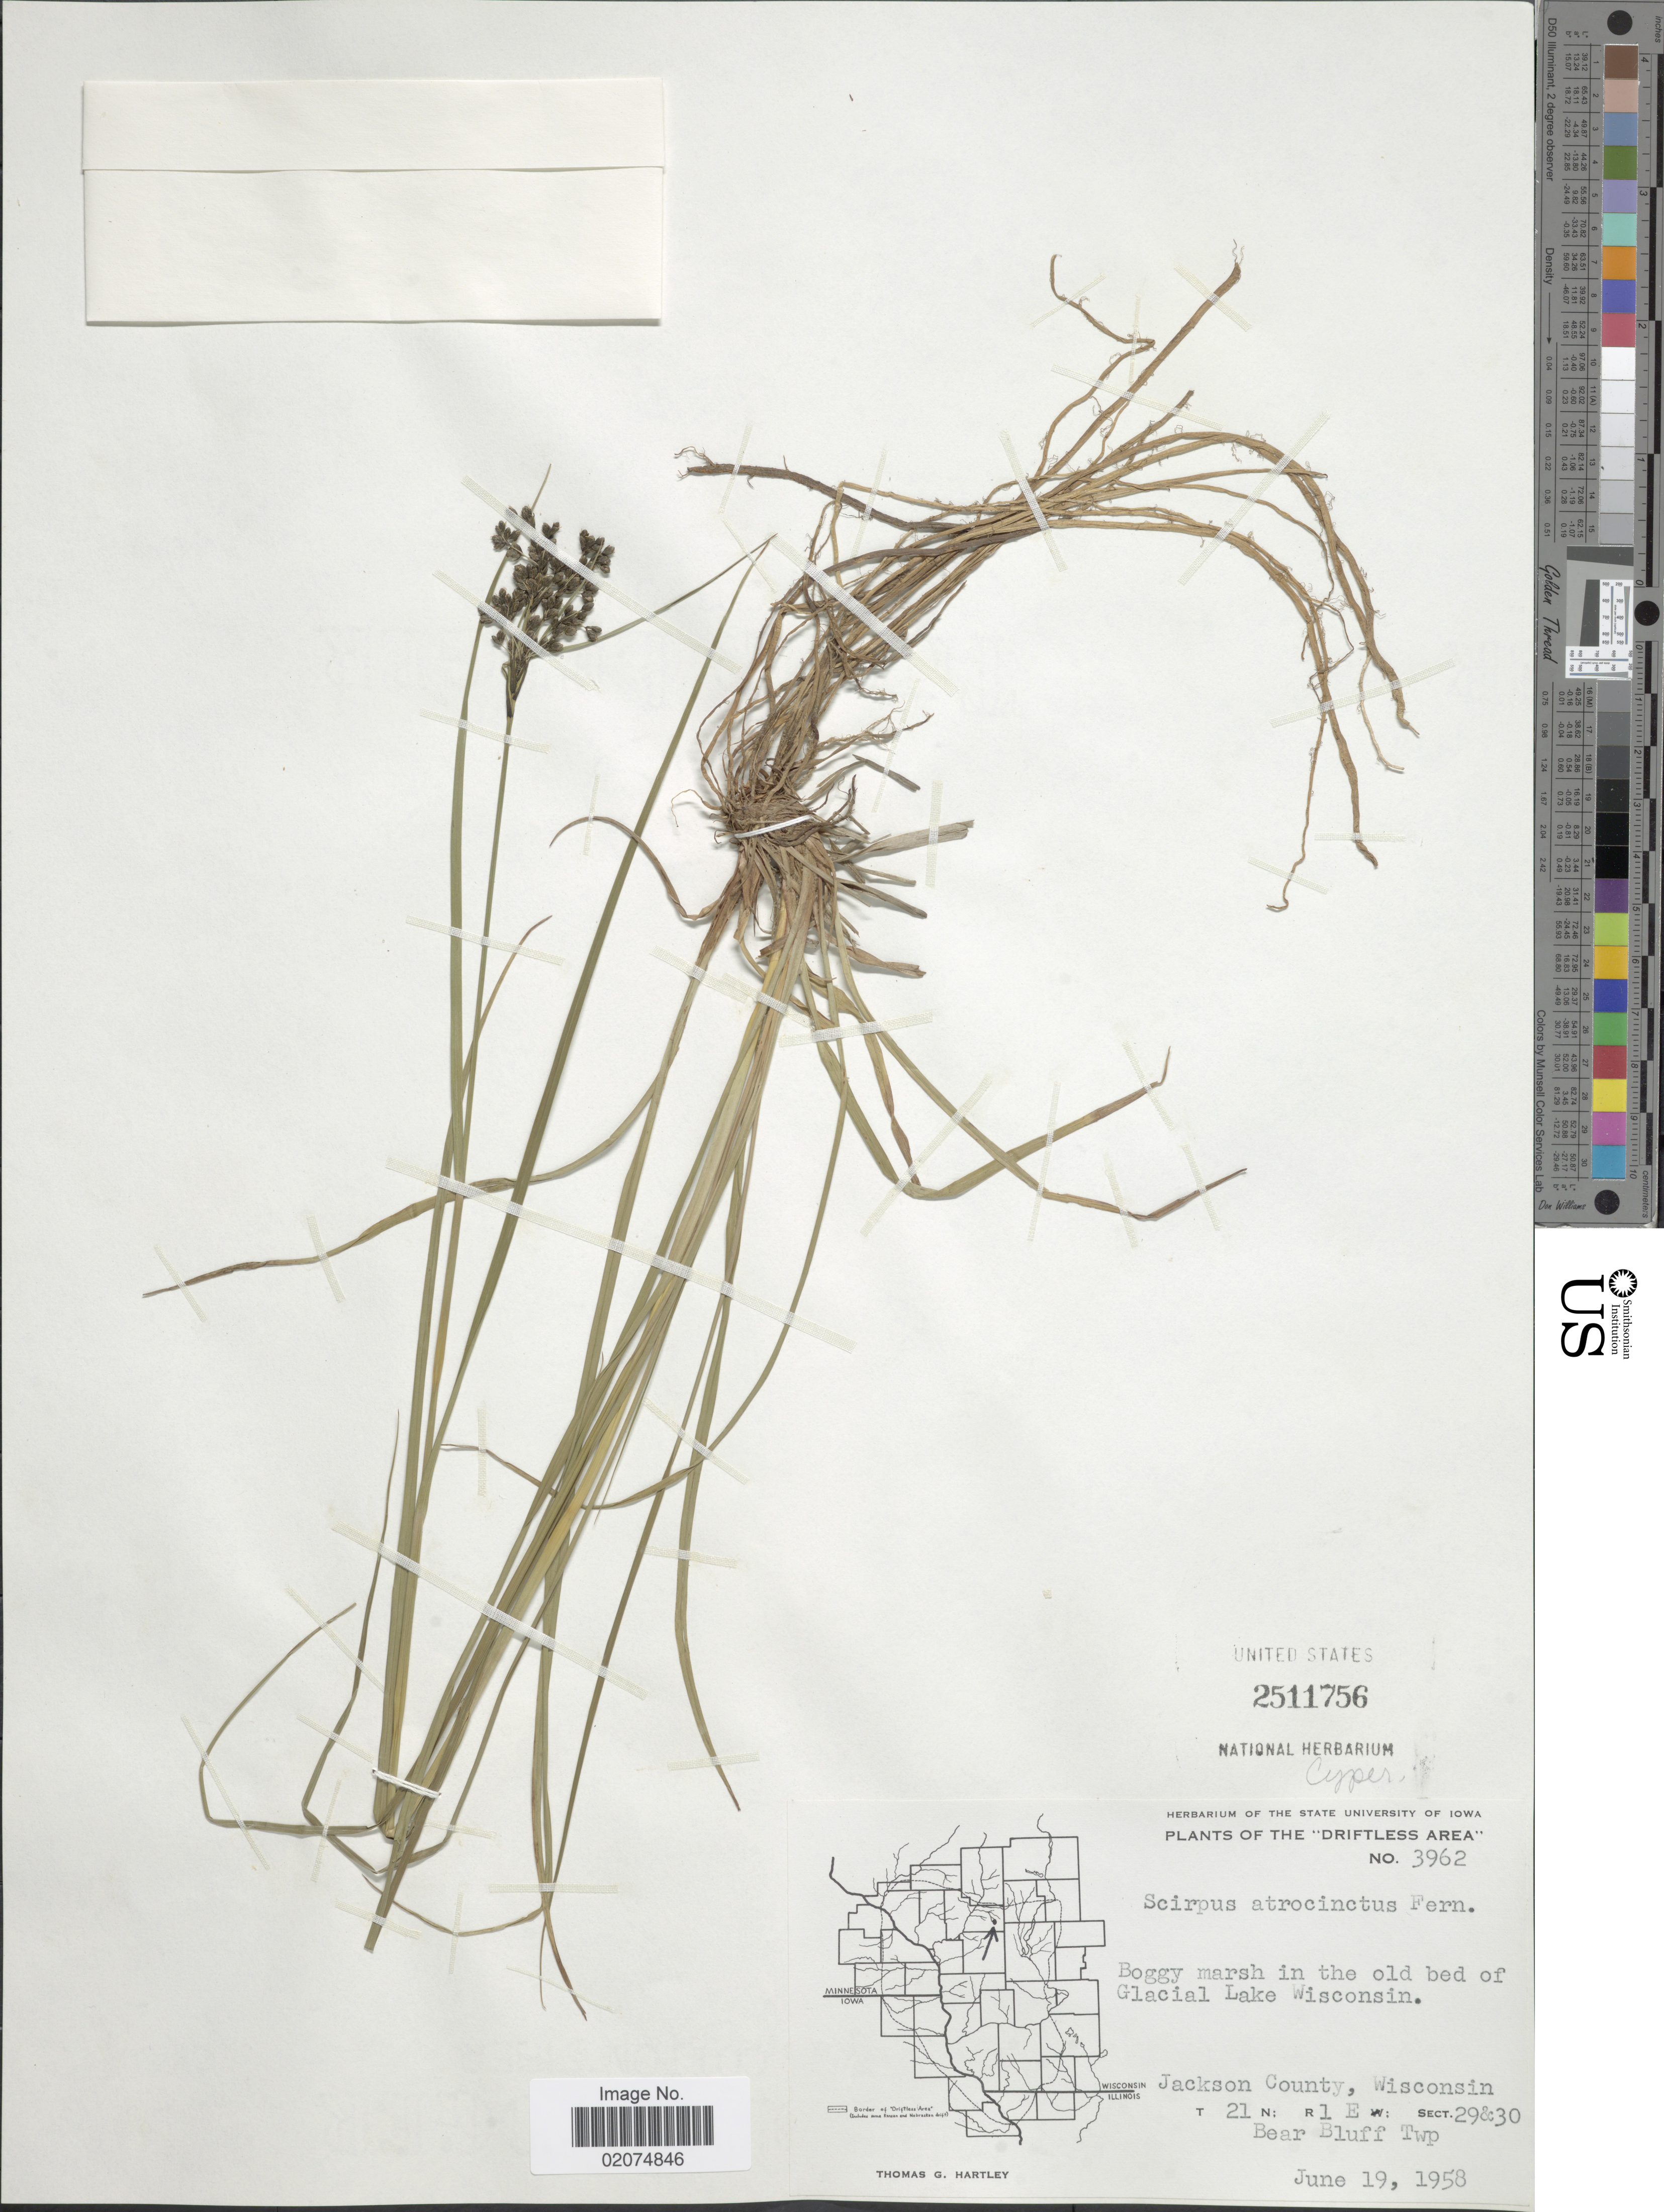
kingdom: Plantae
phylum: Tracheophyta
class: Liliopsida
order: Poales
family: Cyperaceae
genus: Scirpus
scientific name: Scirpus atrocinctus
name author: Fernald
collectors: T. G. Hartley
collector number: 3962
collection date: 1958-06-19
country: United States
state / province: Wisconsin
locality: The Driftless Area, Glacial Lake, Jackson County, T21N, R1E, Sect 29&30, Bear Bluff Twp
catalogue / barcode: US 2511756